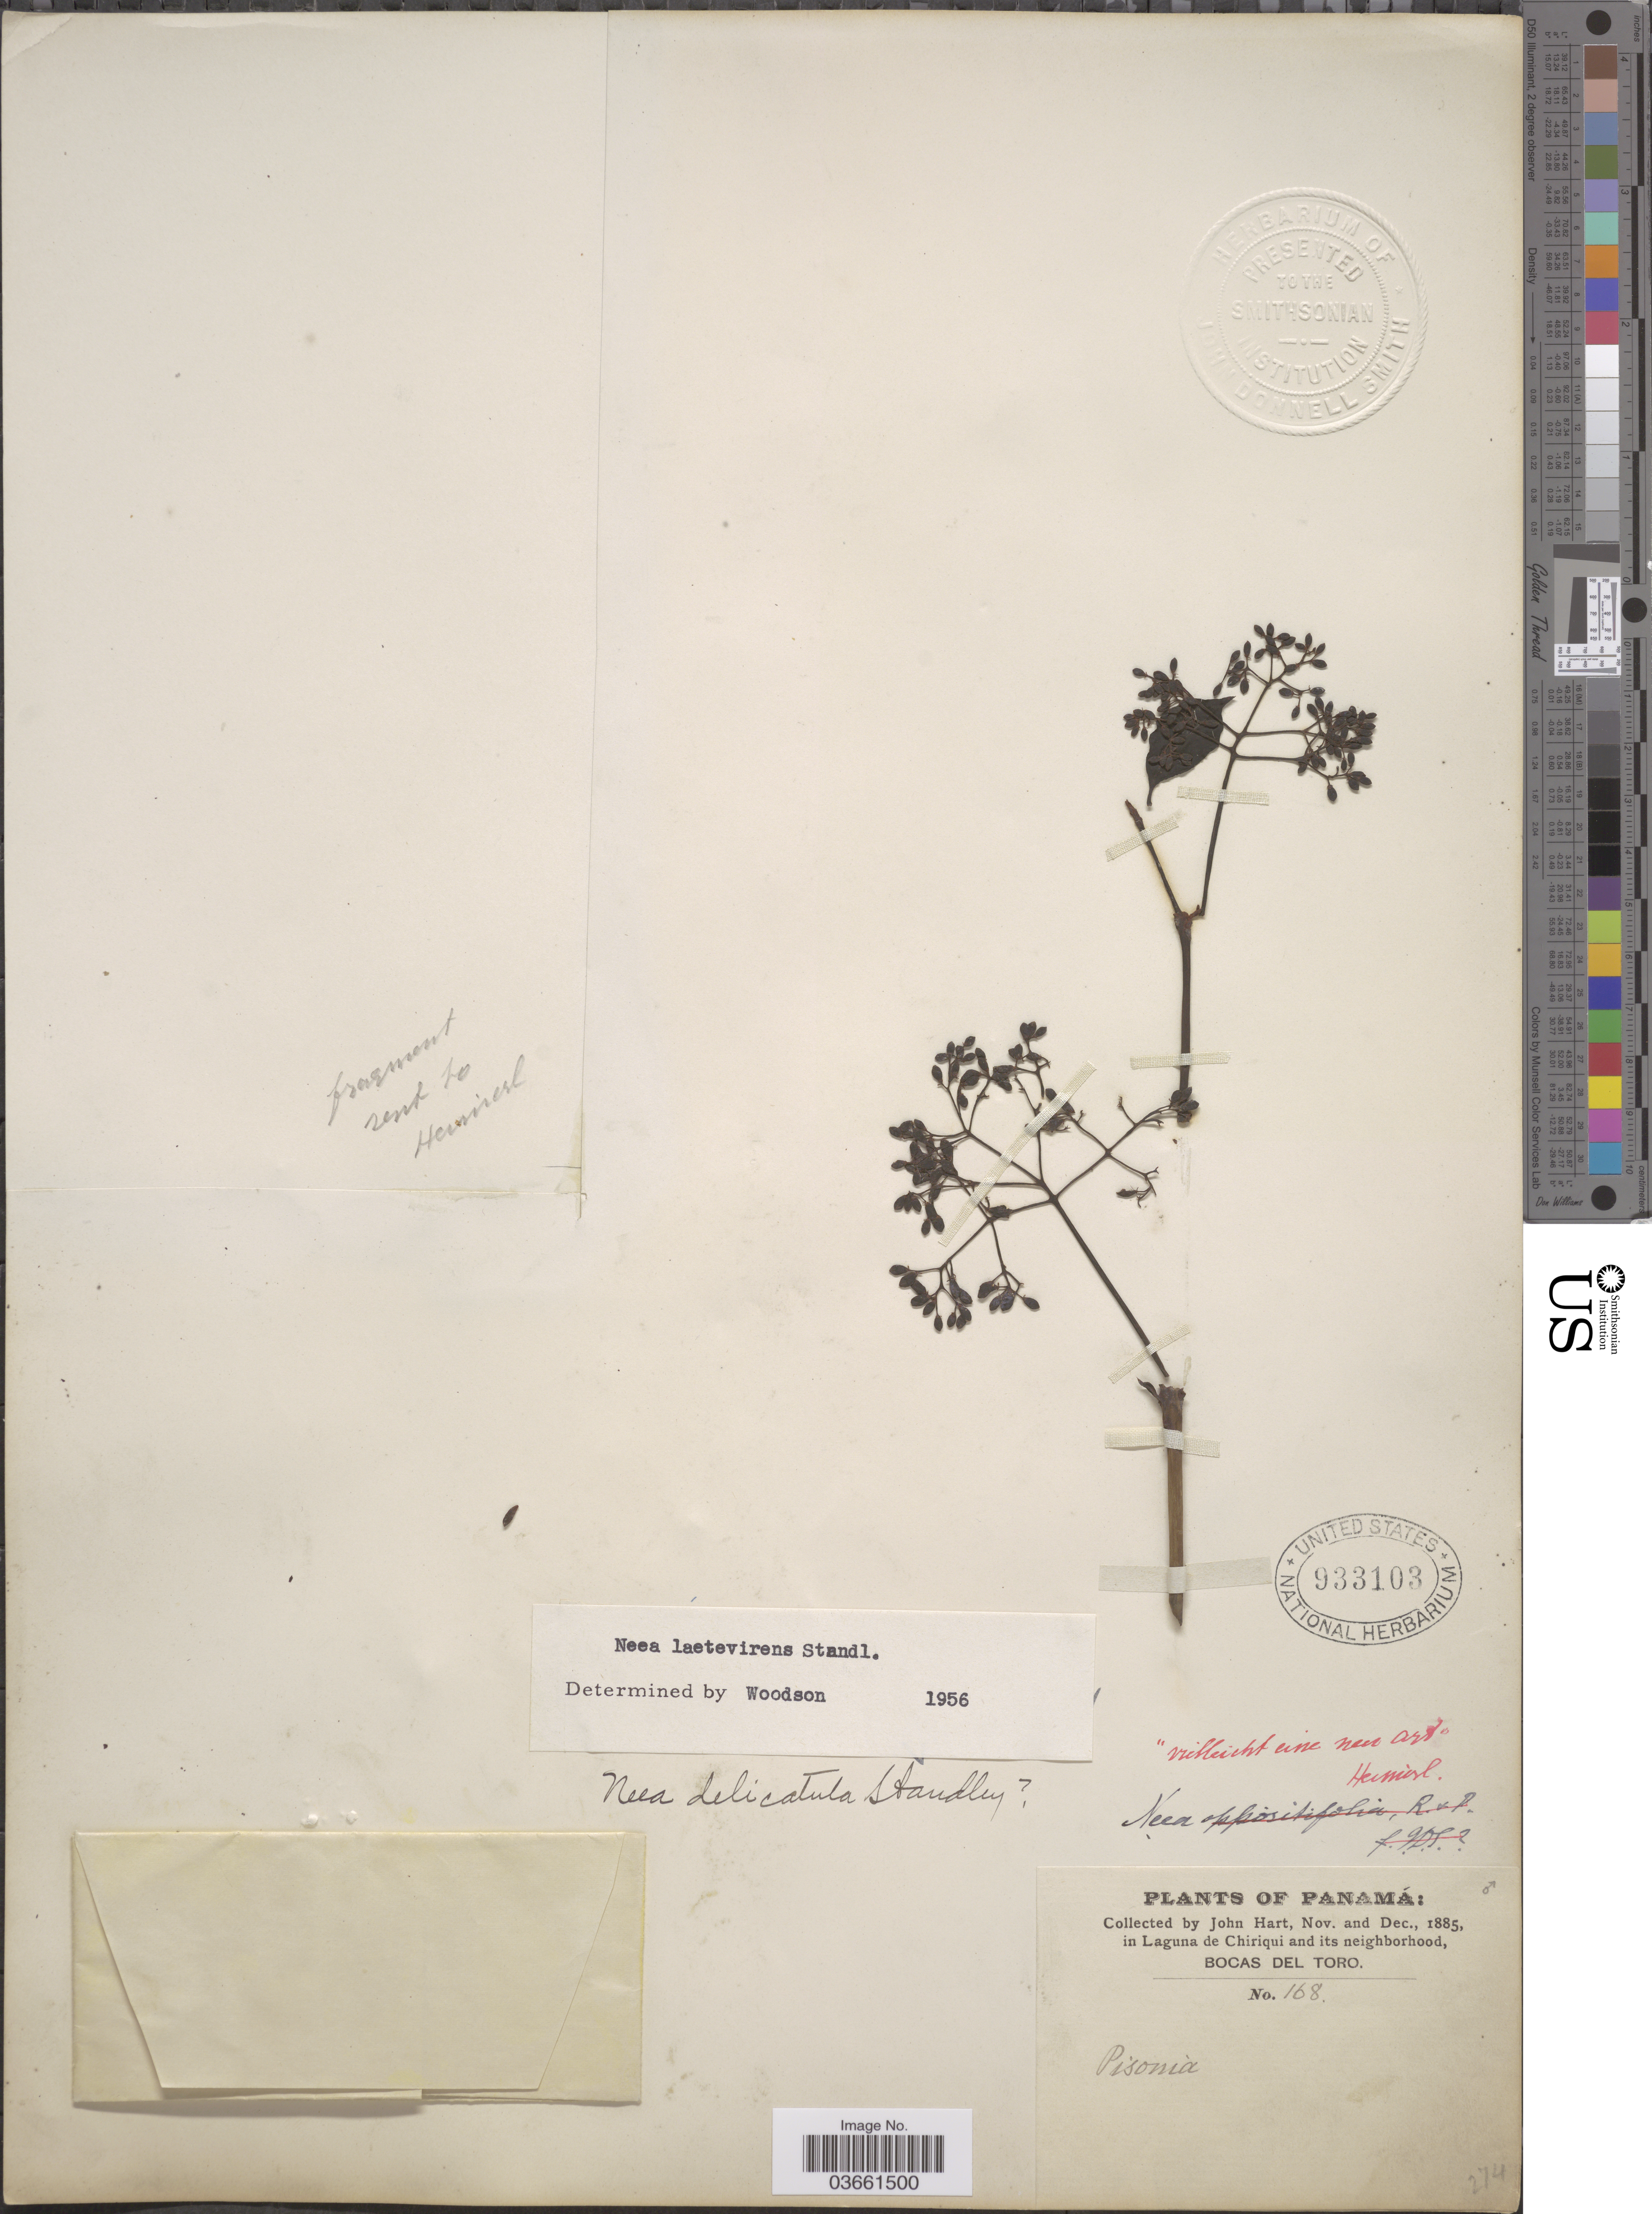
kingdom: Plantae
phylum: Tracheophyta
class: Magnoliopsida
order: Caryophyllales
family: Nyctaginaceae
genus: Neea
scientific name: Neea laetevirens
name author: Standl.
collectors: J. H. Hart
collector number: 168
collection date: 1885-11/1885-12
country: Panama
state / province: Bocas del Toro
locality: In Laguna de Chiriqui and its neighborhood.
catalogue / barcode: US 933103